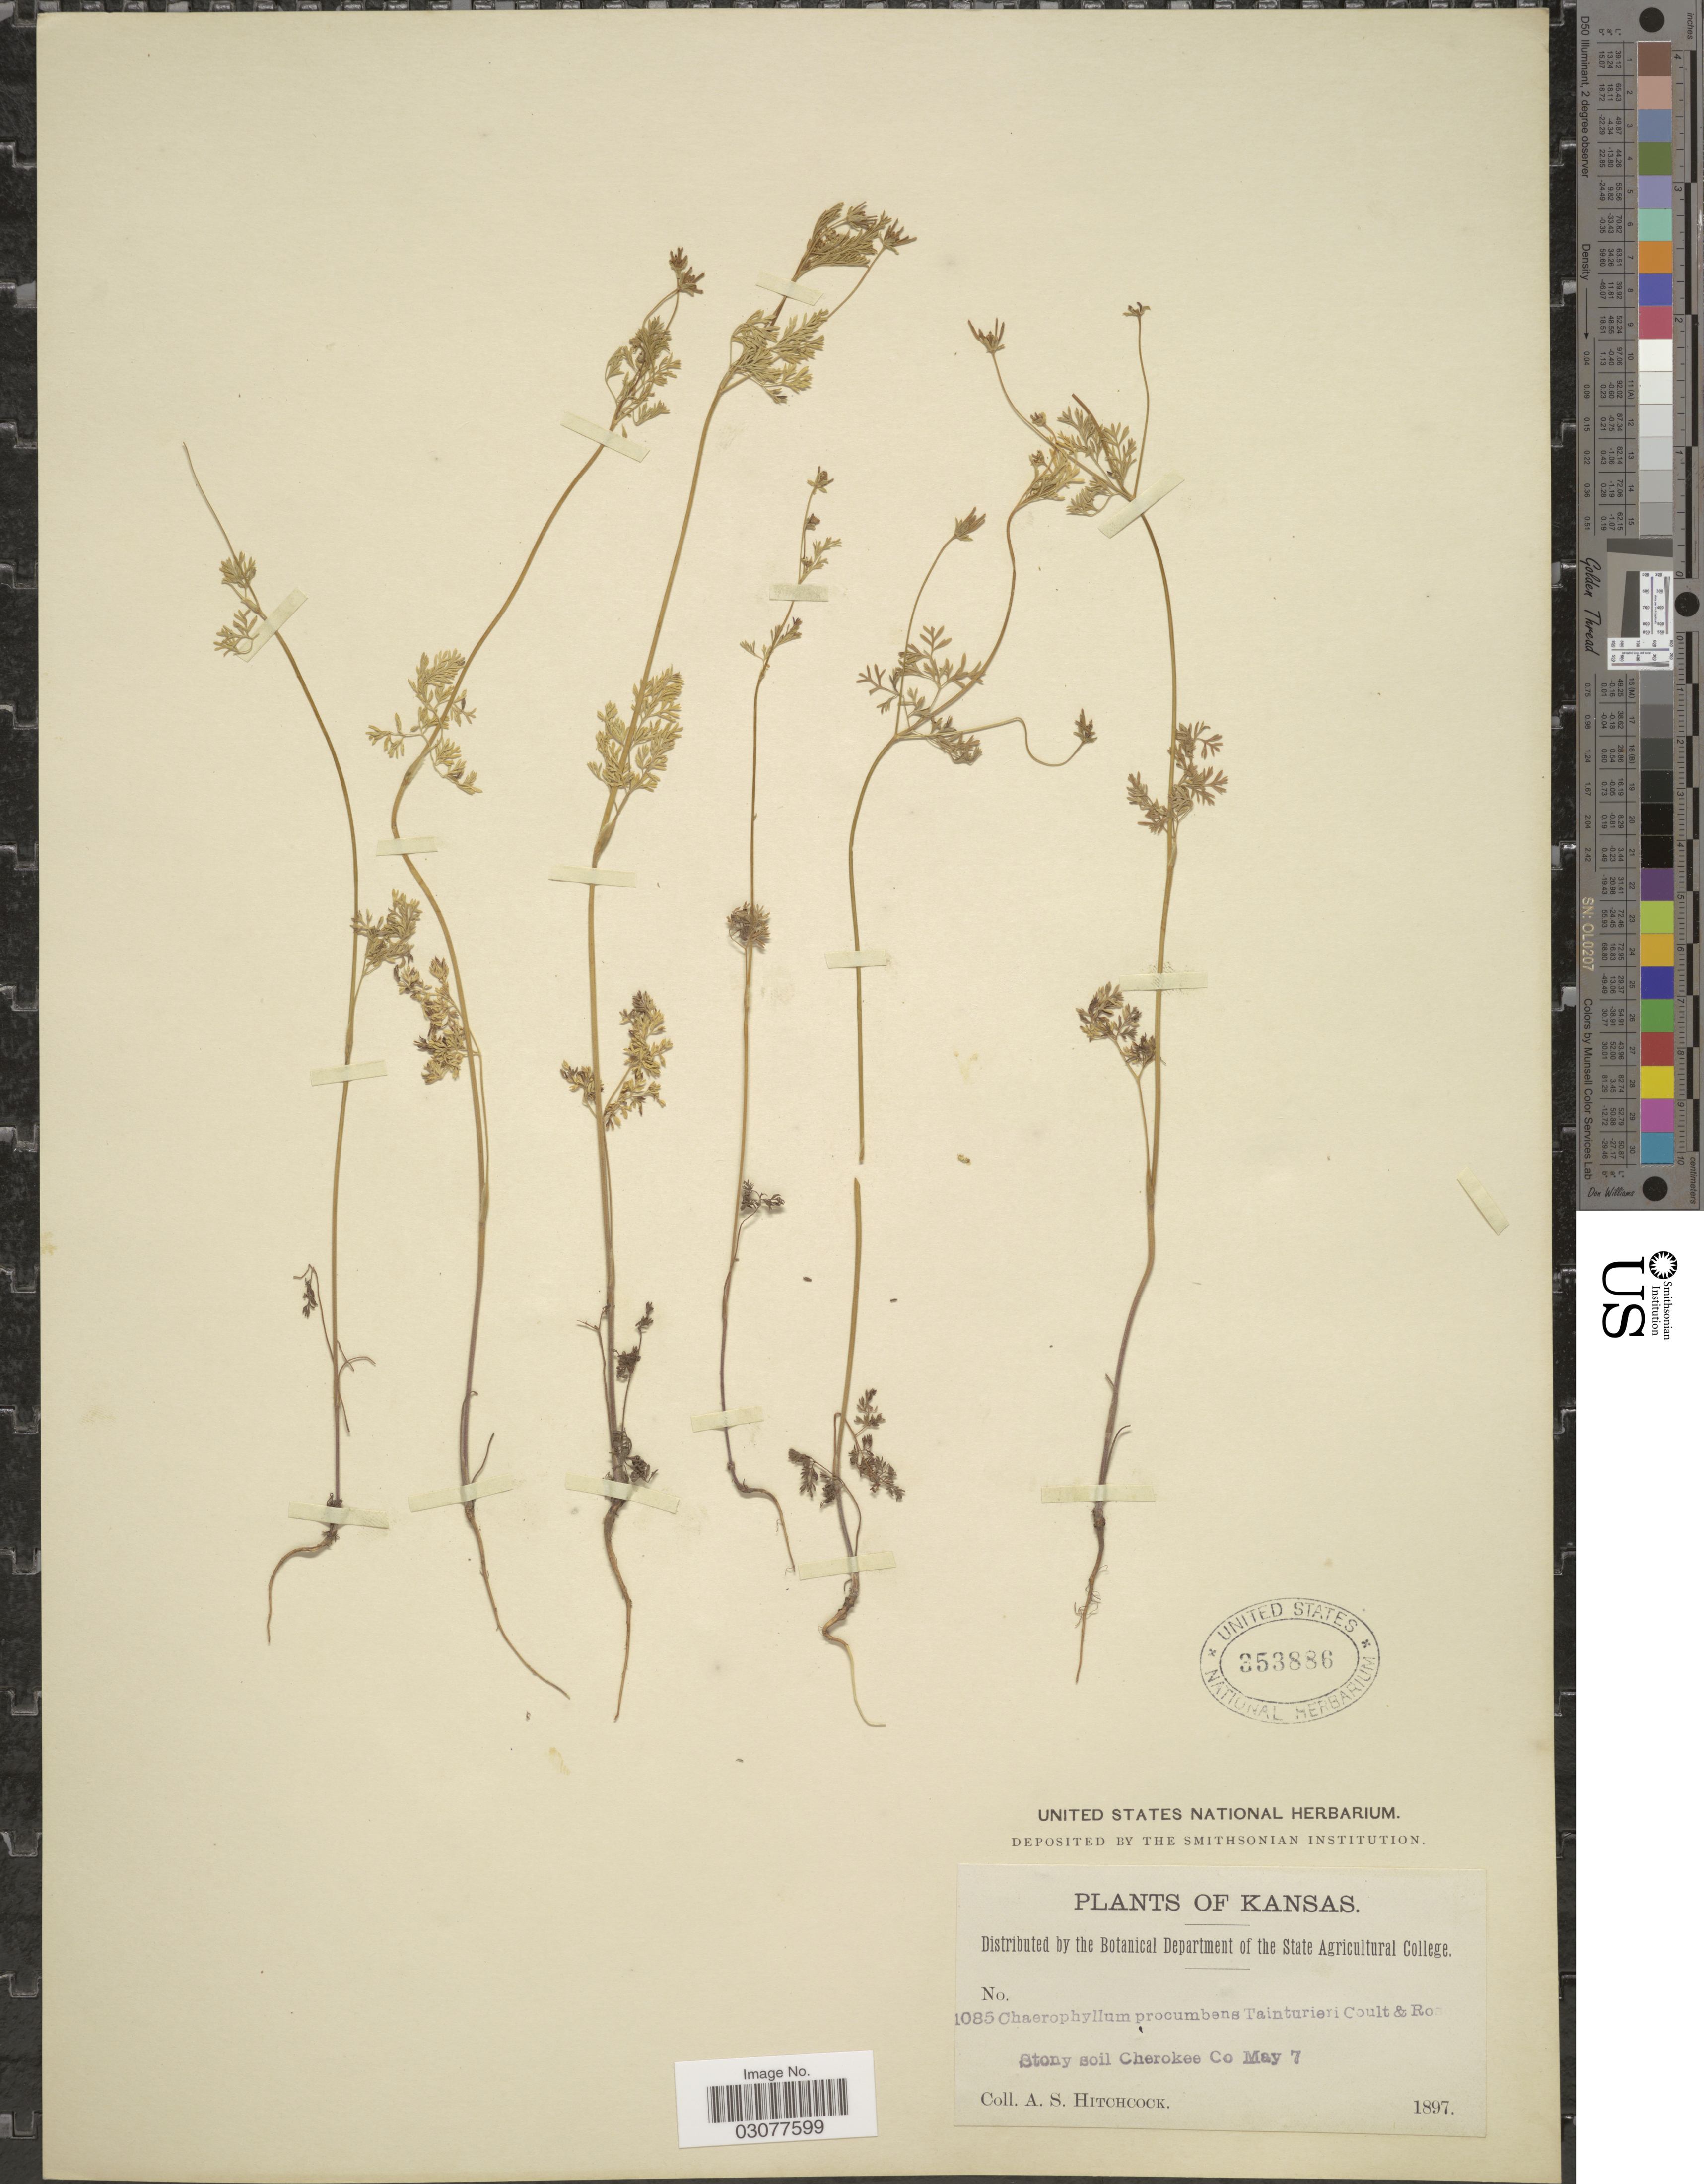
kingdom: Plantae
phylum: Tracheophyta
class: Magnoliopsida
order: Apiales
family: Apiaceae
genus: Chaerophyllum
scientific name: Chaerophyllum texanum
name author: J.M. Coult. & Rose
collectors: A. S. Hitchcock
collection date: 1897-05-07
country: United States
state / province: Kansas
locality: Stony soil Cherokee Co.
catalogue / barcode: US 353886